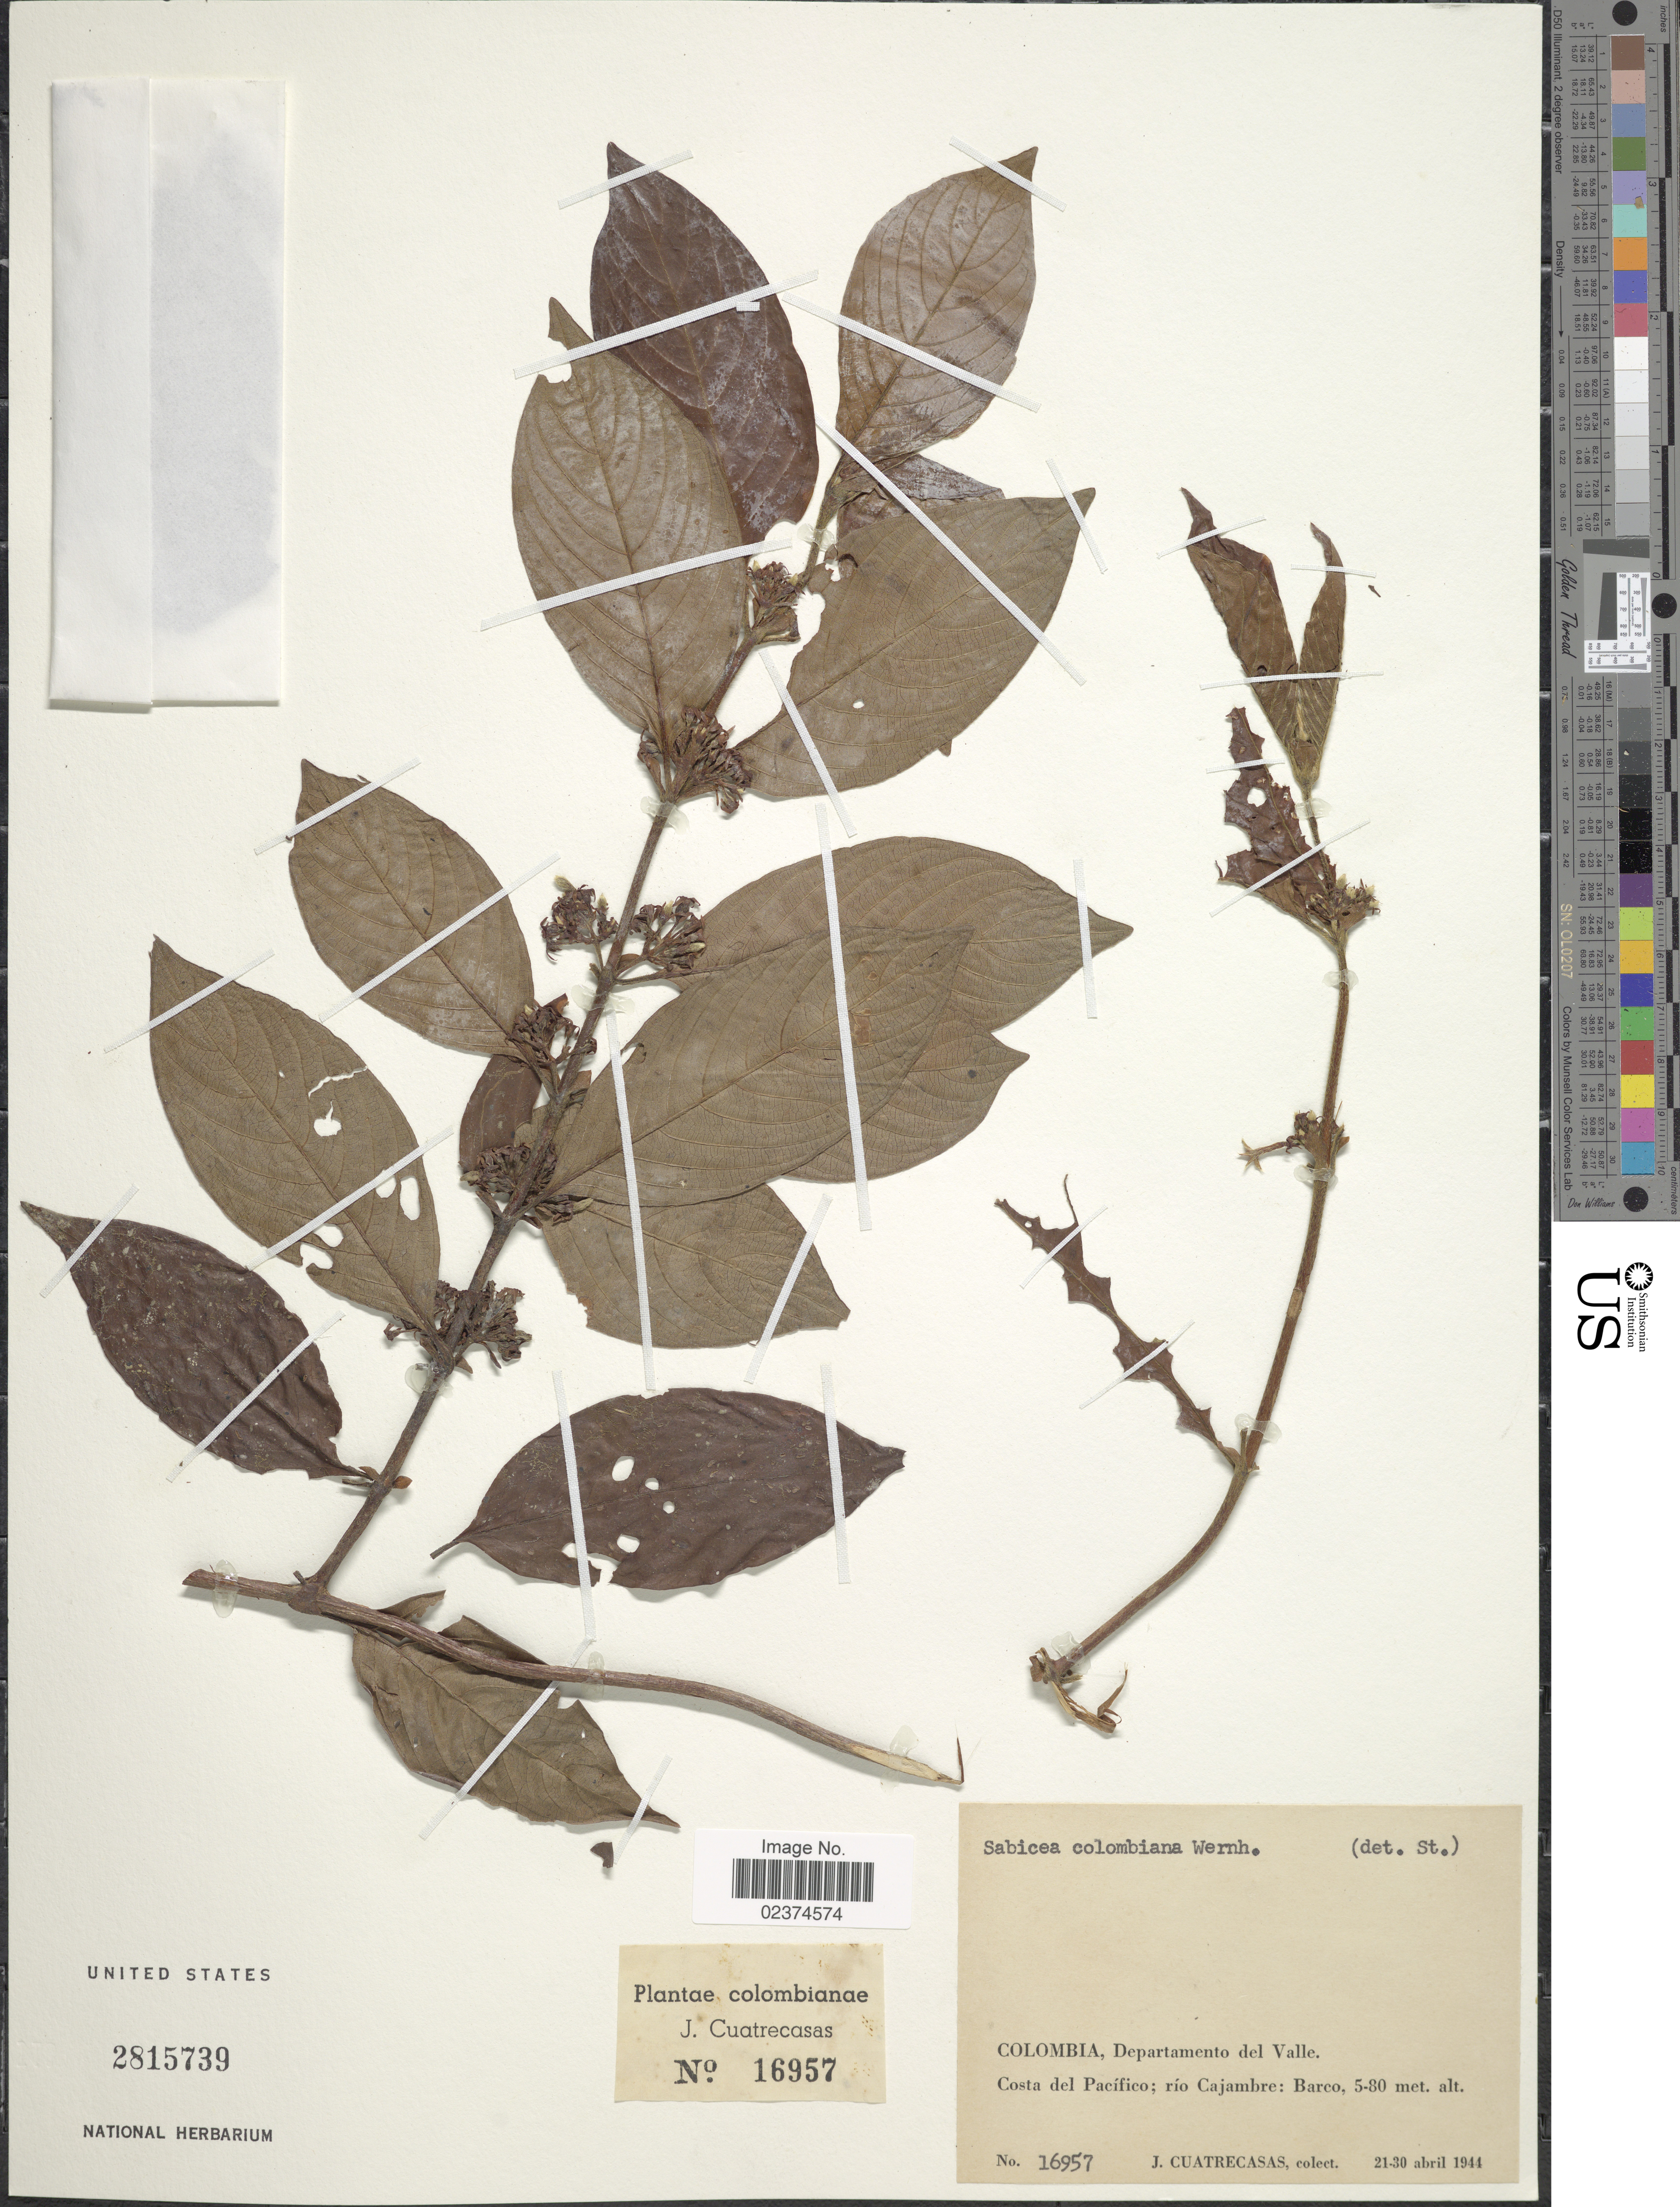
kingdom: Plantae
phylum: Tracheophyta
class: Magnoliopsida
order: Gentianales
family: Rubiaceae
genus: Sabicea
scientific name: Sabicea colombiana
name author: Wernham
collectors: J. Cuatrecasas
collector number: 16957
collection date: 1944-04-21/1944-04-30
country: Colombia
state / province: Valle del Cauca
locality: Departamento del Valle, Costa del Pacifico; rio Cajambre: Barco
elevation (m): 5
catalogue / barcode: US 2815739